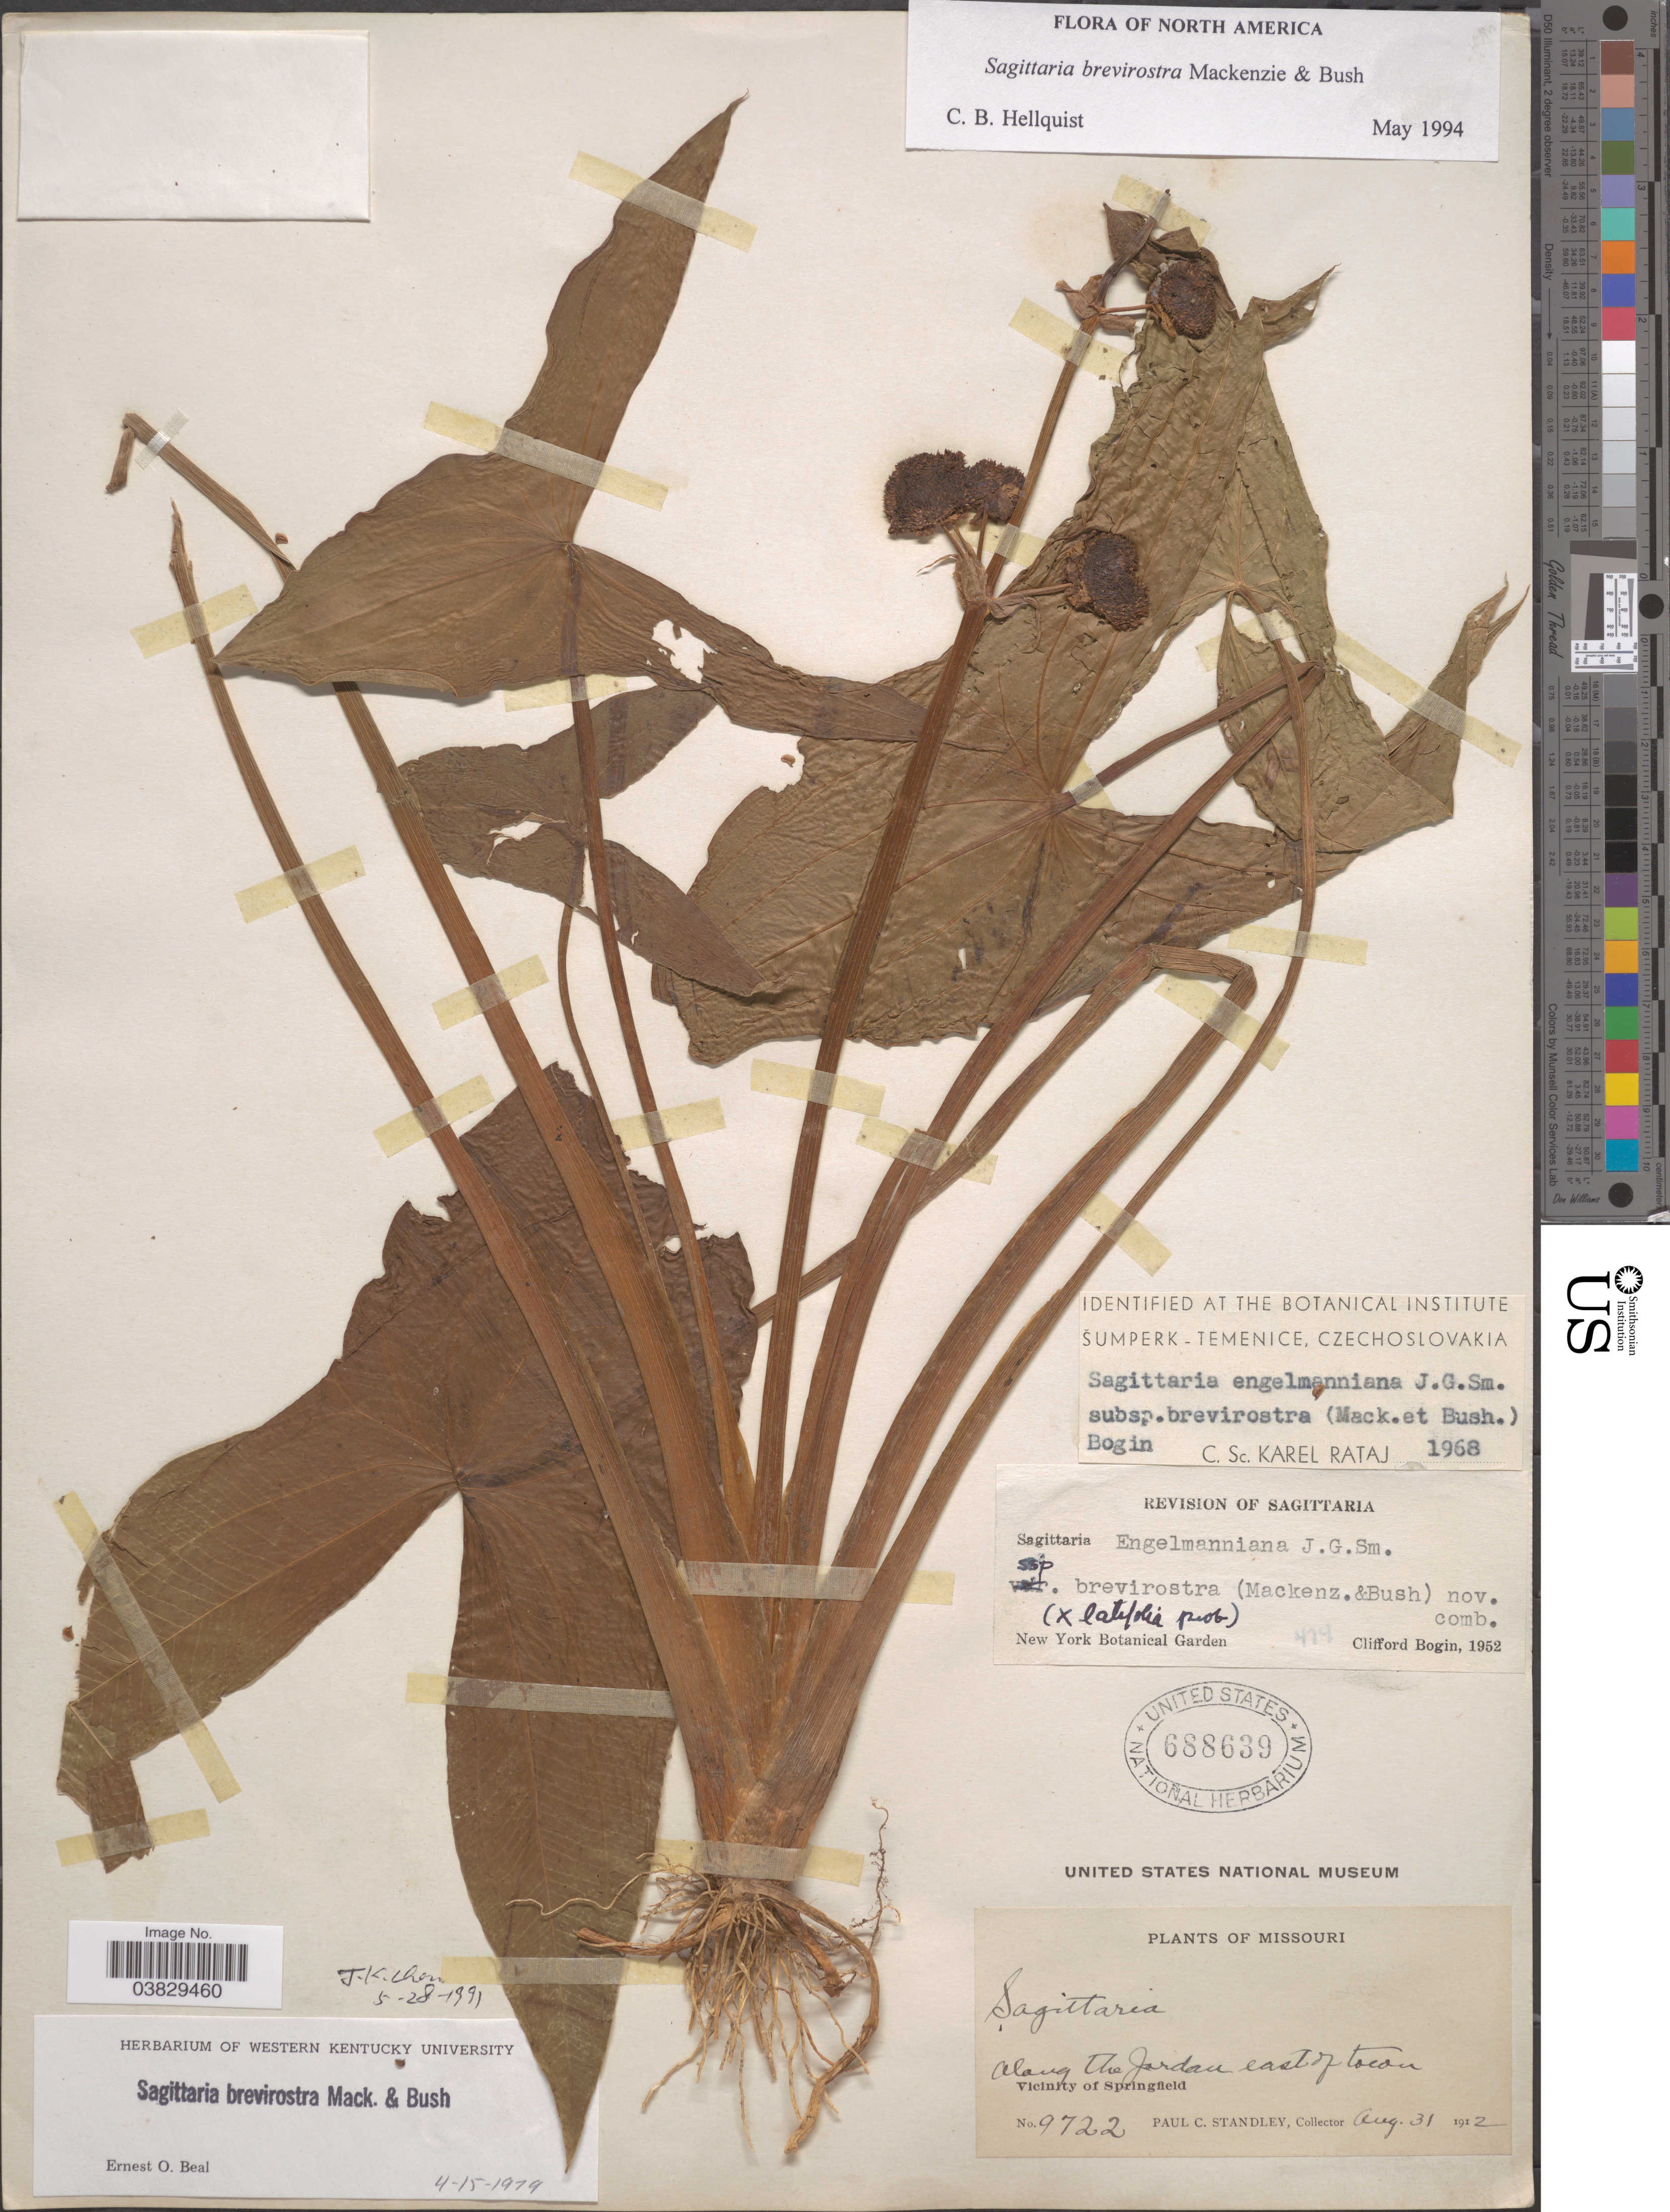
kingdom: Plantae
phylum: Tracheophyta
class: Liliopsida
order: Alismatales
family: Alismataceae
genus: Sagittaria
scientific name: Sagittaria brevirostra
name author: Mack. & Bush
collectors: P. C. Standley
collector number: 9722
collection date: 1912-08-31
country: United States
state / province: Missouri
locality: Along the Jordan east of town. Vicinity of Springfield.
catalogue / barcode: US 688639